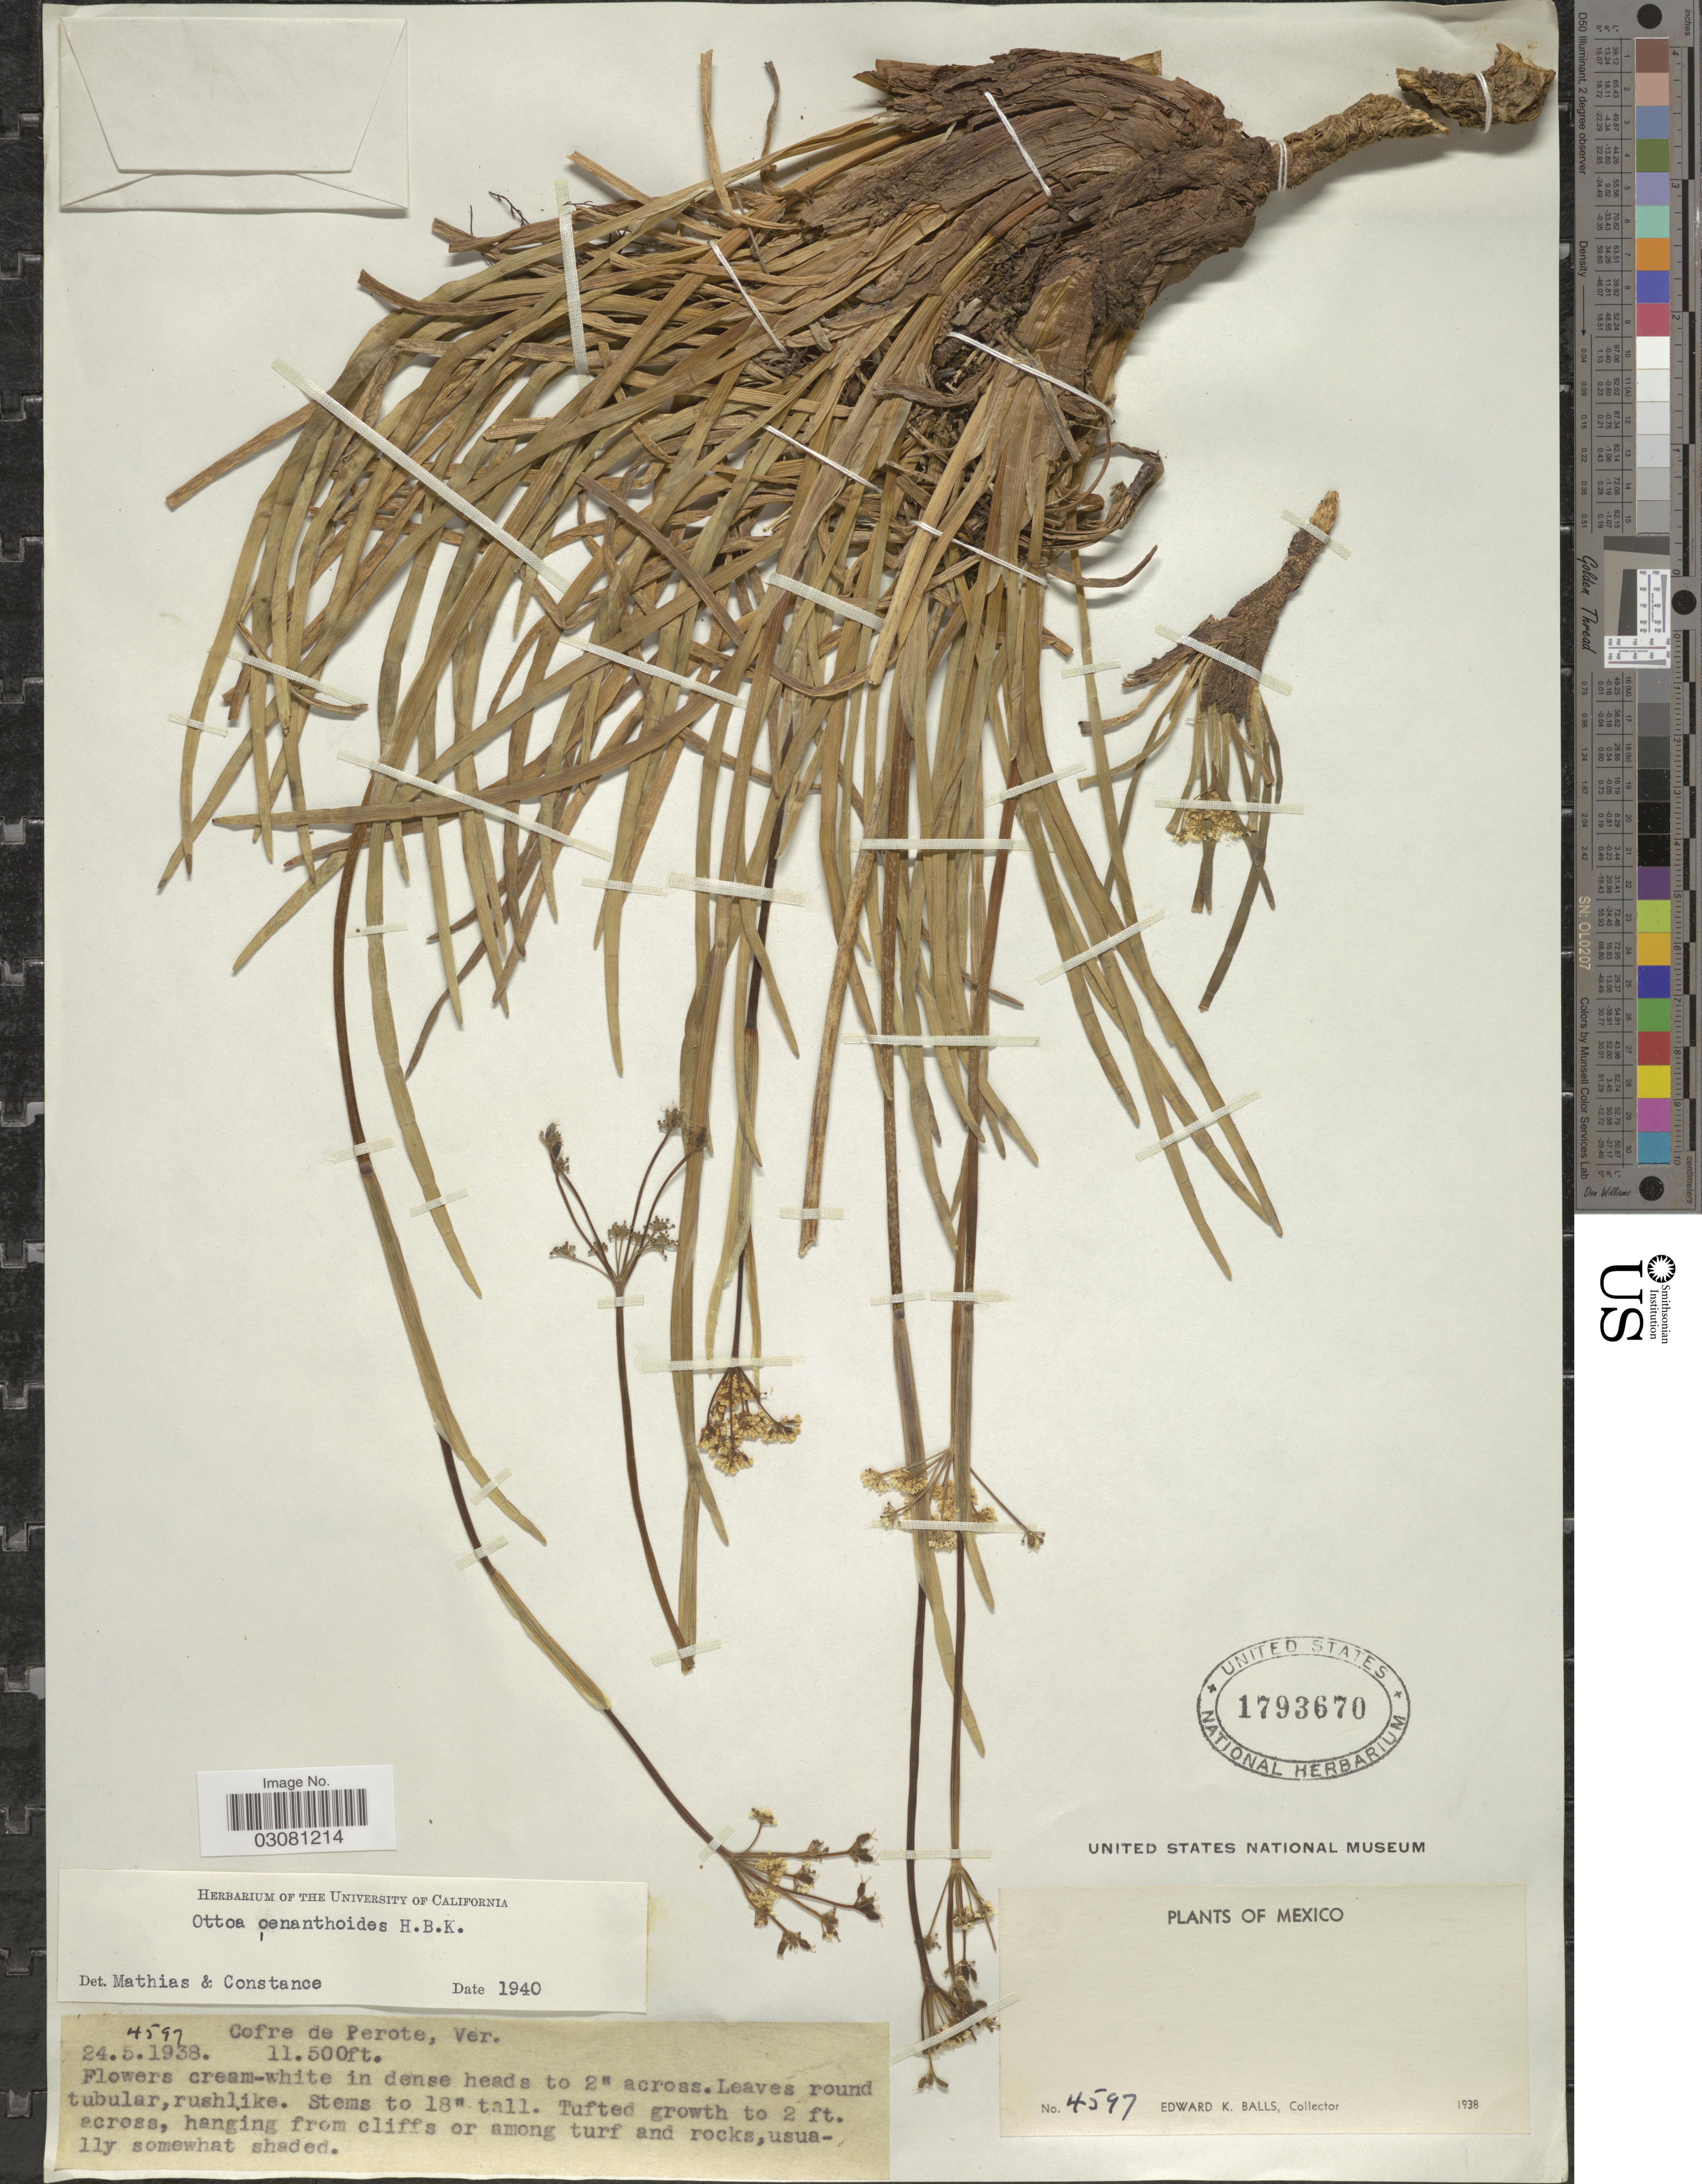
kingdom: Plantae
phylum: Tracheophyta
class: Magnoliopsida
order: Apiales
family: Apiaceae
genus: Ottoa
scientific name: Ottoa oenanthoides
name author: Kunth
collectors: E. K. Balls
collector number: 4597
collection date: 1938-05-24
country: Mexico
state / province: Veracruz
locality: Cofre de Perote, Ver.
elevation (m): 3505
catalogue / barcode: US 1793670